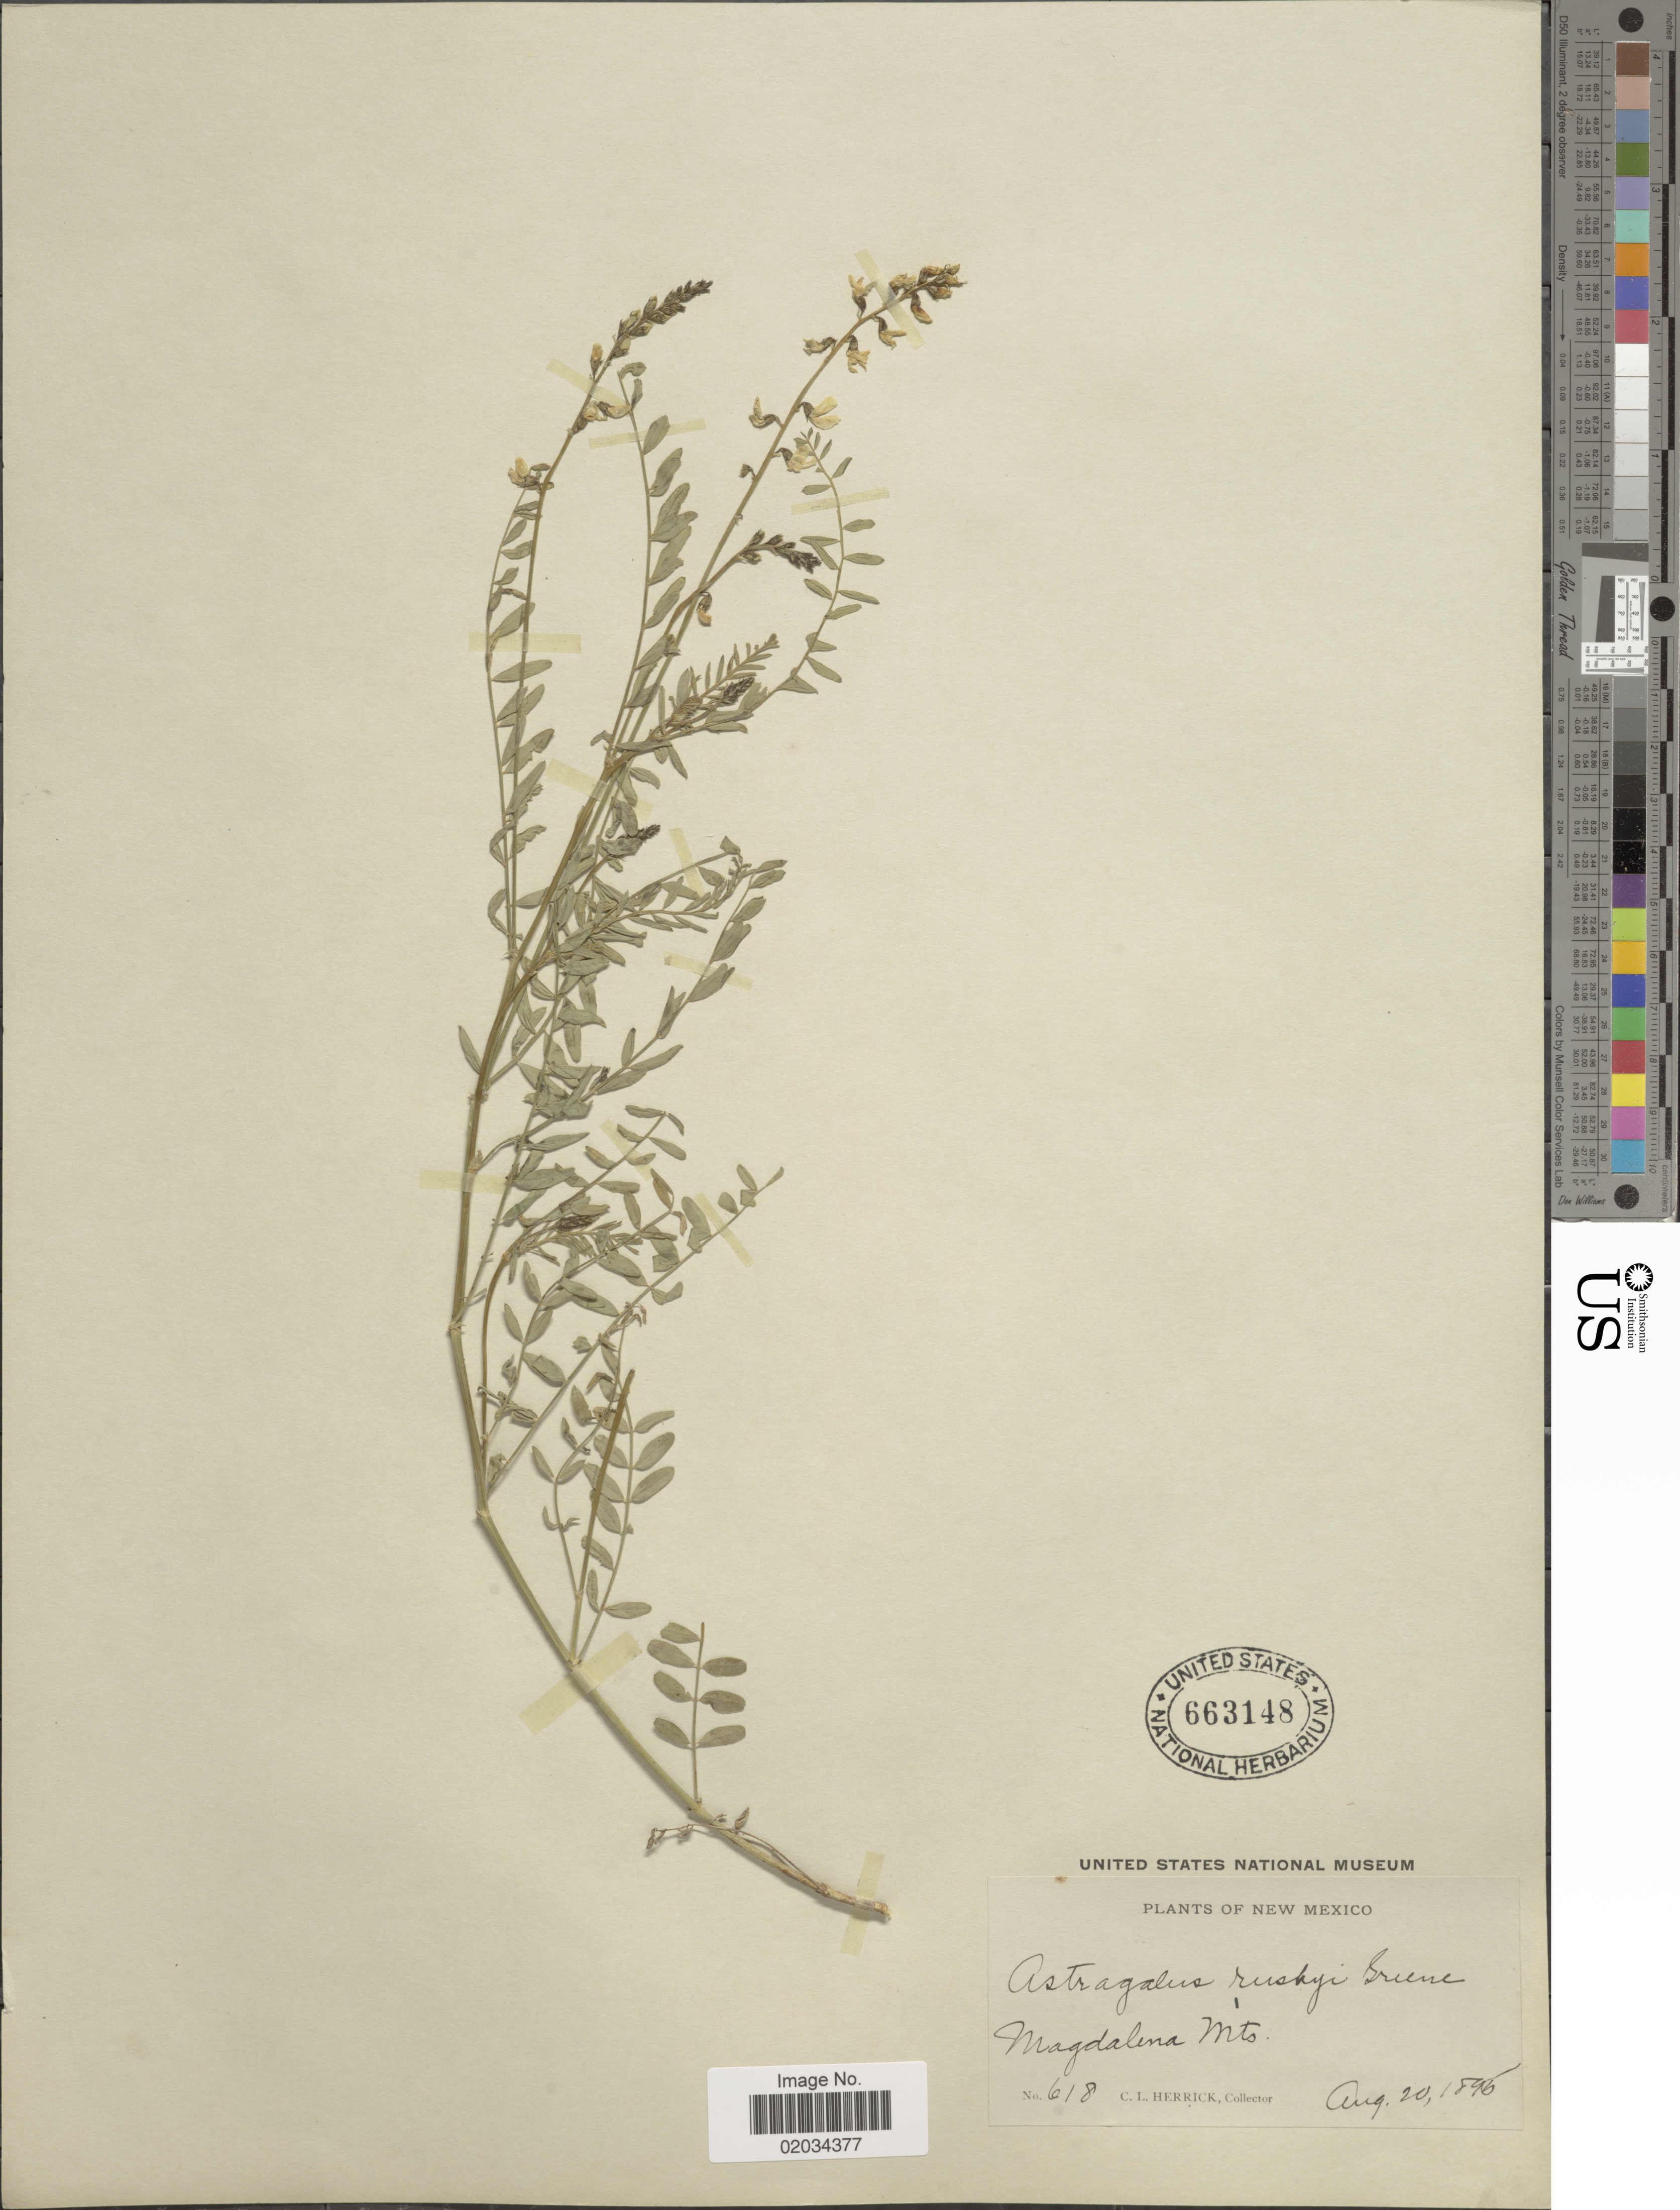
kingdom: Plantae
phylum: Tracheophyta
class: Magnoliopsida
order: Fabales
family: Fabaceae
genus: Astragalus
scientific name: Astragalus rusbyi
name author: Greene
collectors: C. Herrick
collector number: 618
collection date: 1895-08-20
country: United States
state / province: New Mexico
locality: Magdalena Mts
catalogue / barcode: US 663148